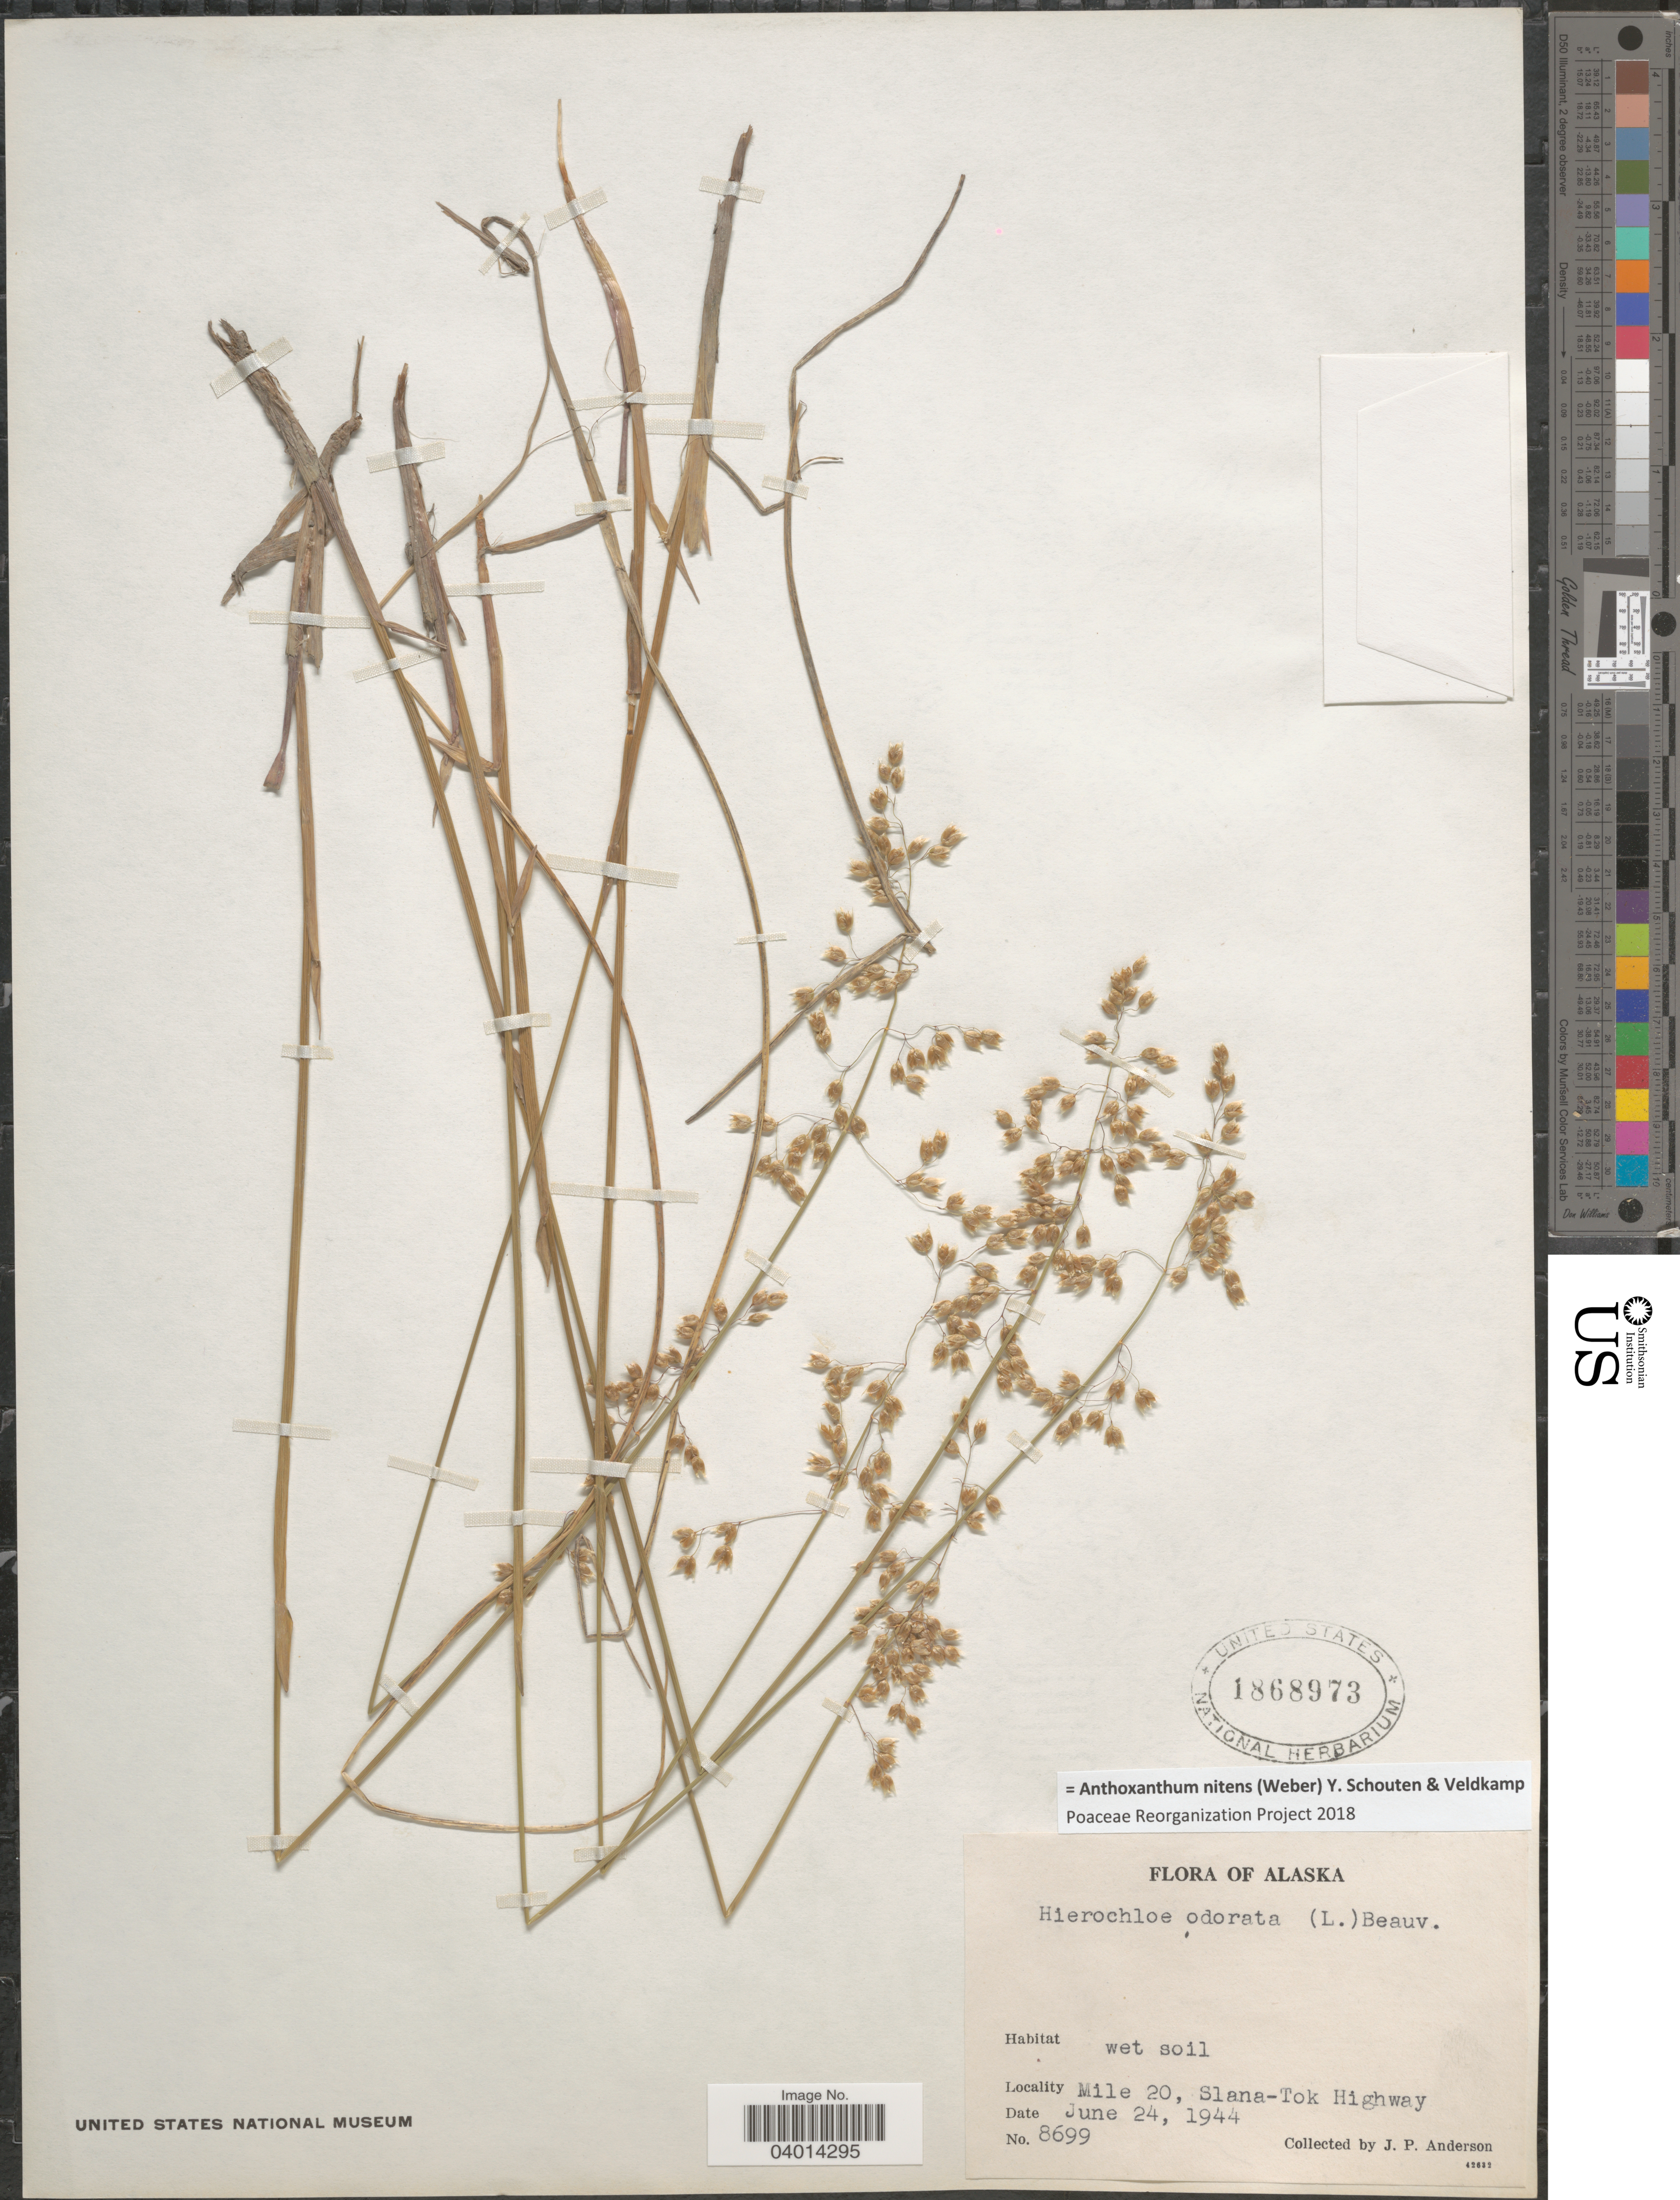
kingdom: Plantae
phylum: Tracheophyta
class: Liliopsida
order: Poales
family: Poaceae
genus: Anthoxanthum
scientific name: Anthoxanthum nitens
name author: (G.H. Weber) R.T.A. Schouten & Veldkamp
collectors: J. P. Anderson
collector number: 8699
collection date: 1944-06-24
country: United States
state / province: Alaska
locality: Mile 20, Slana-Tok Highway.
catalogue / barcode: US 1868973